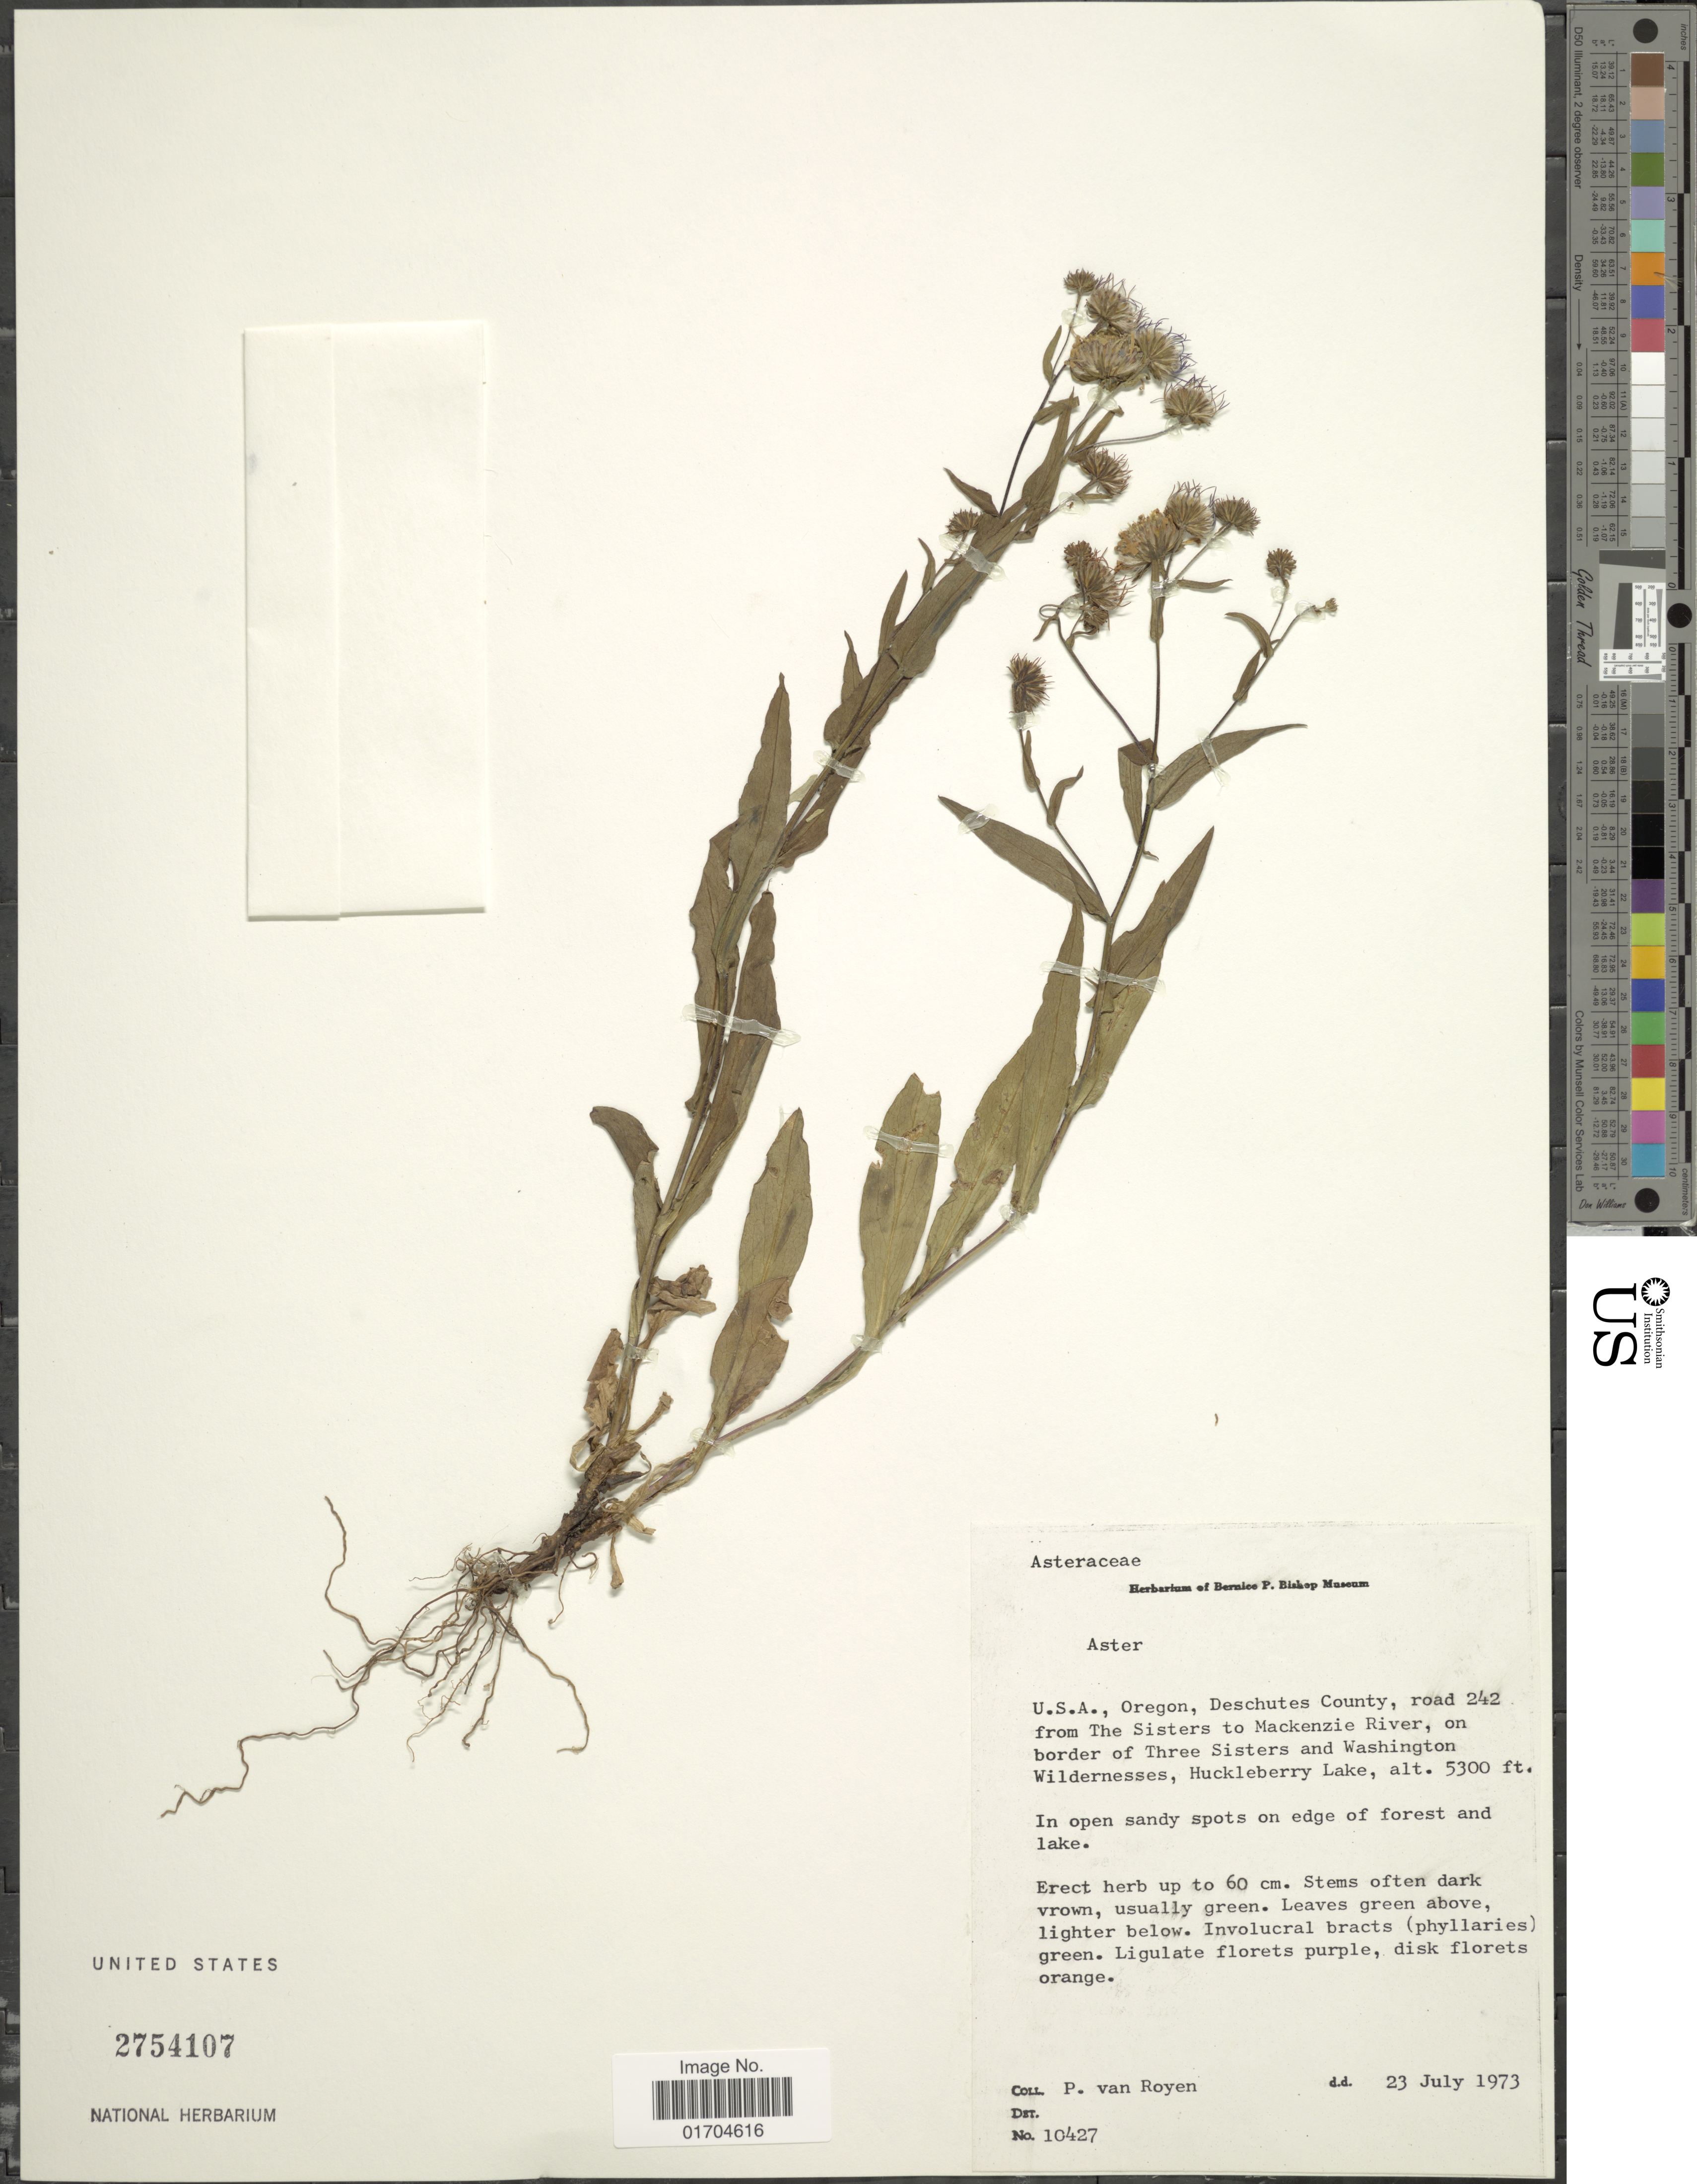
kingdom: Plantae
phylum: Tracheophyta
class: Magnoliopsida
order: Asterales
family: Asteraceae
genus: Symphyotrichum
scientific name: Symphyotrichum sp.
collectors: P. van Royen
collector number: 10427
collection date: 1973-07-23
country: United States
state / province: Oregon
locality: U.S.A. Deschutes County, road 242 from The Sisters to Mackenzie River, on border of Three Sister and Washington Wildernesses, Huckleberry Lake.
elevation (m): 1615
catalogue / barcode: US 2754107